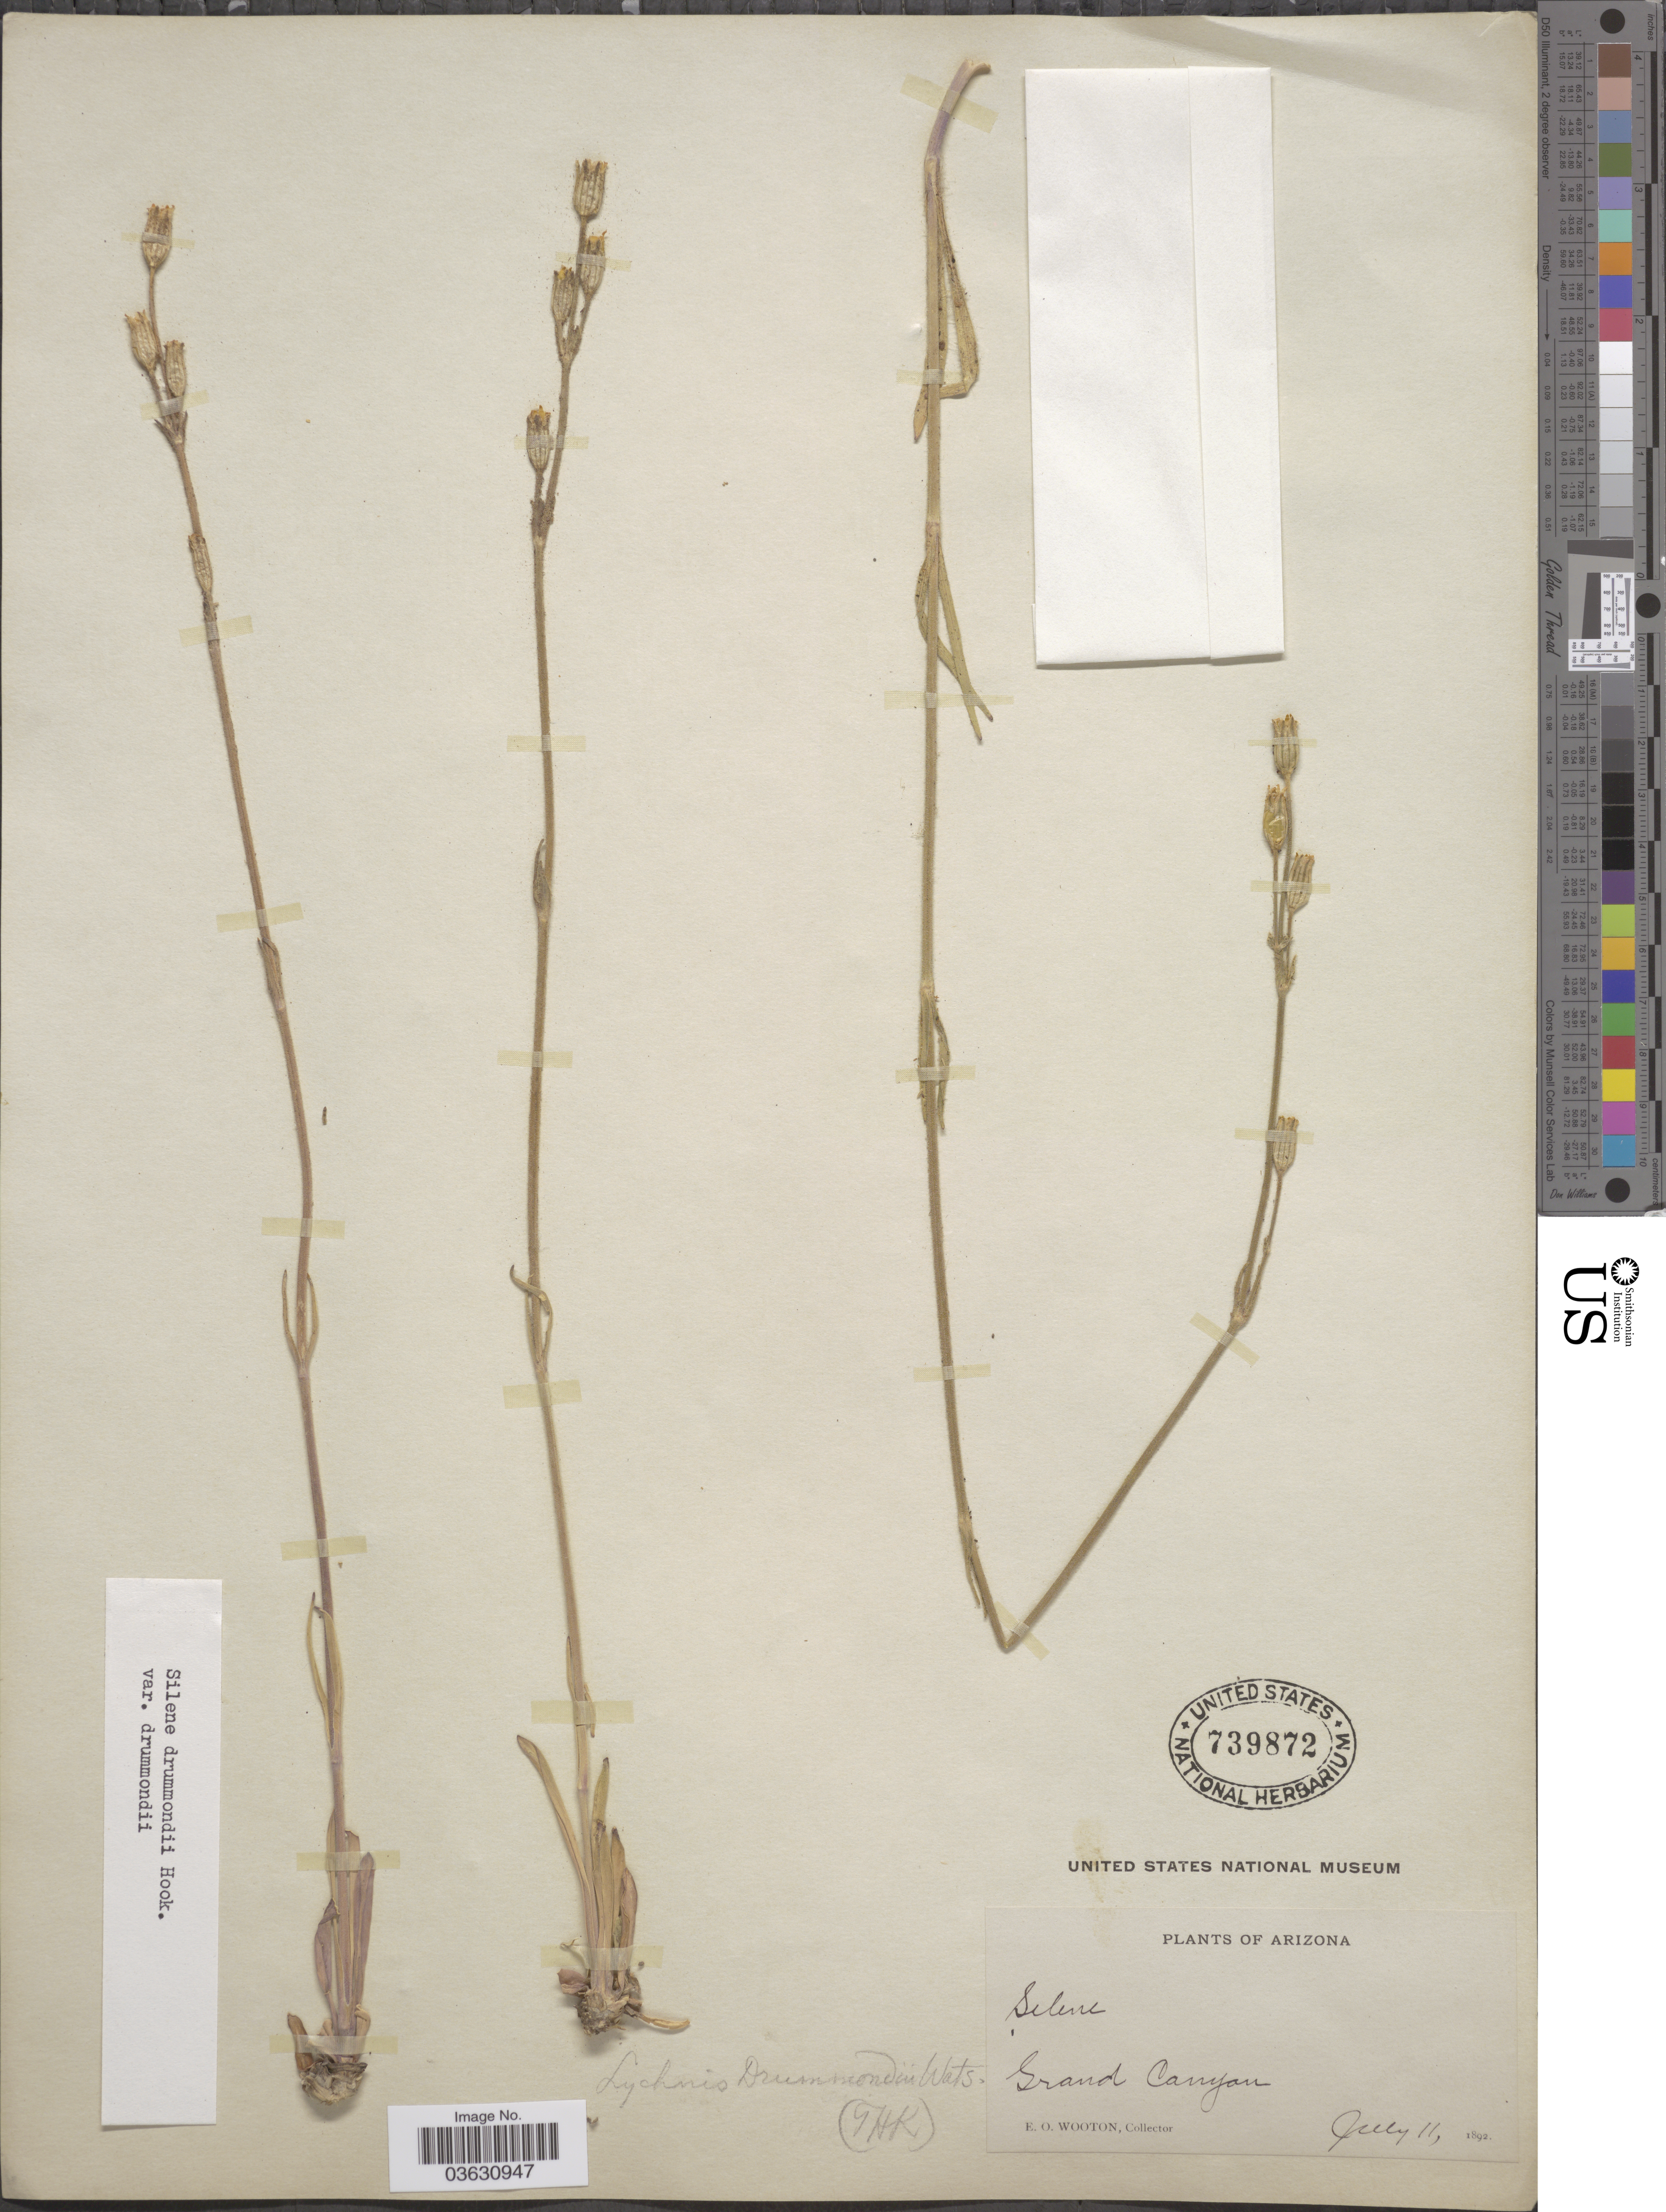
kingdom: Plantae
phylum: Tracheophyta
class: Magnoliopsida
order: Caryophyllales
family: Caryophyllaceae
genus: Silene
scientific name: Silene drummondii var. drummondii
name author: Hook.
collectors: E. O. Wooton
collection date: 1892-07-11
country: United States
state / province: Arizona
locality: Grand Canyon.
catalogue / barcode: US 739872